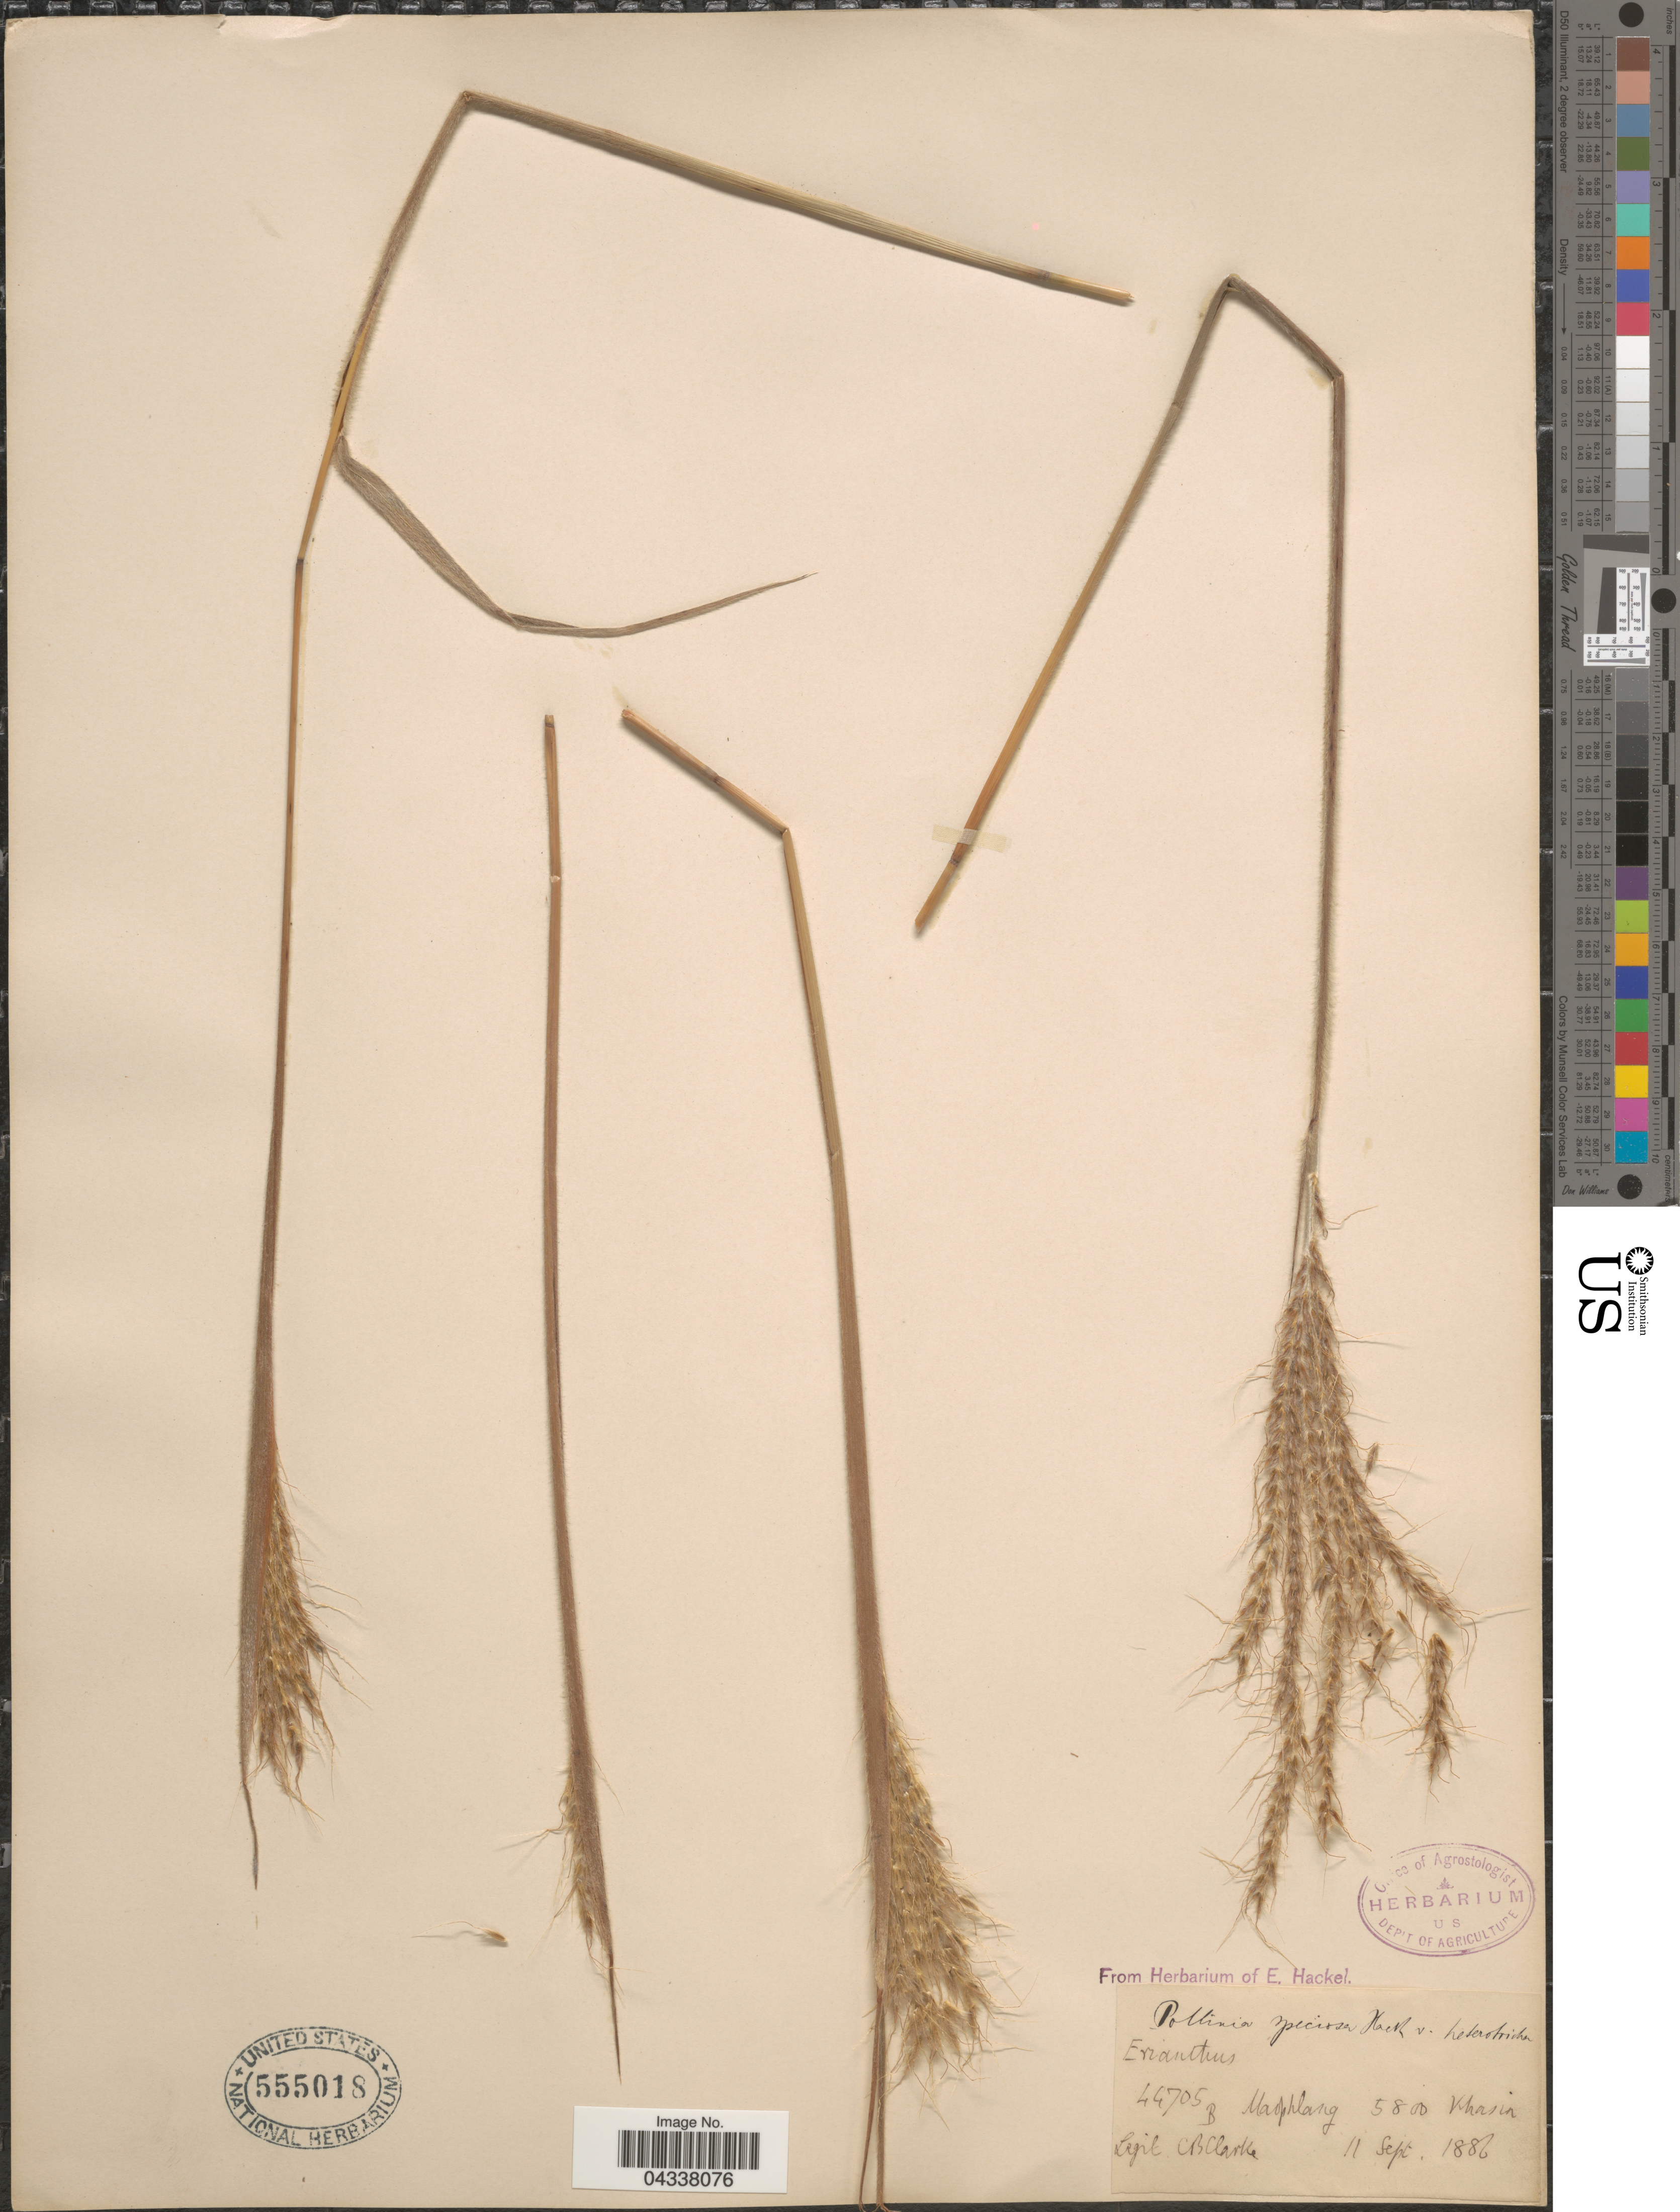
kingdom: Plantae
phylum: Tracheophyta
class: Liliopsida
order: Poales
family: Poaceae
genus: Pseudopogonatherum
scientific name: Pseudopogonatherum speciosum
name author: (Debeaux) Ohwi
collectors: C. B. Clarke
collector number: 44705B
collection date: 1886-09-11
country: India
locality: Mawphlang. Khasia.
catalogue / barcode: US 555018